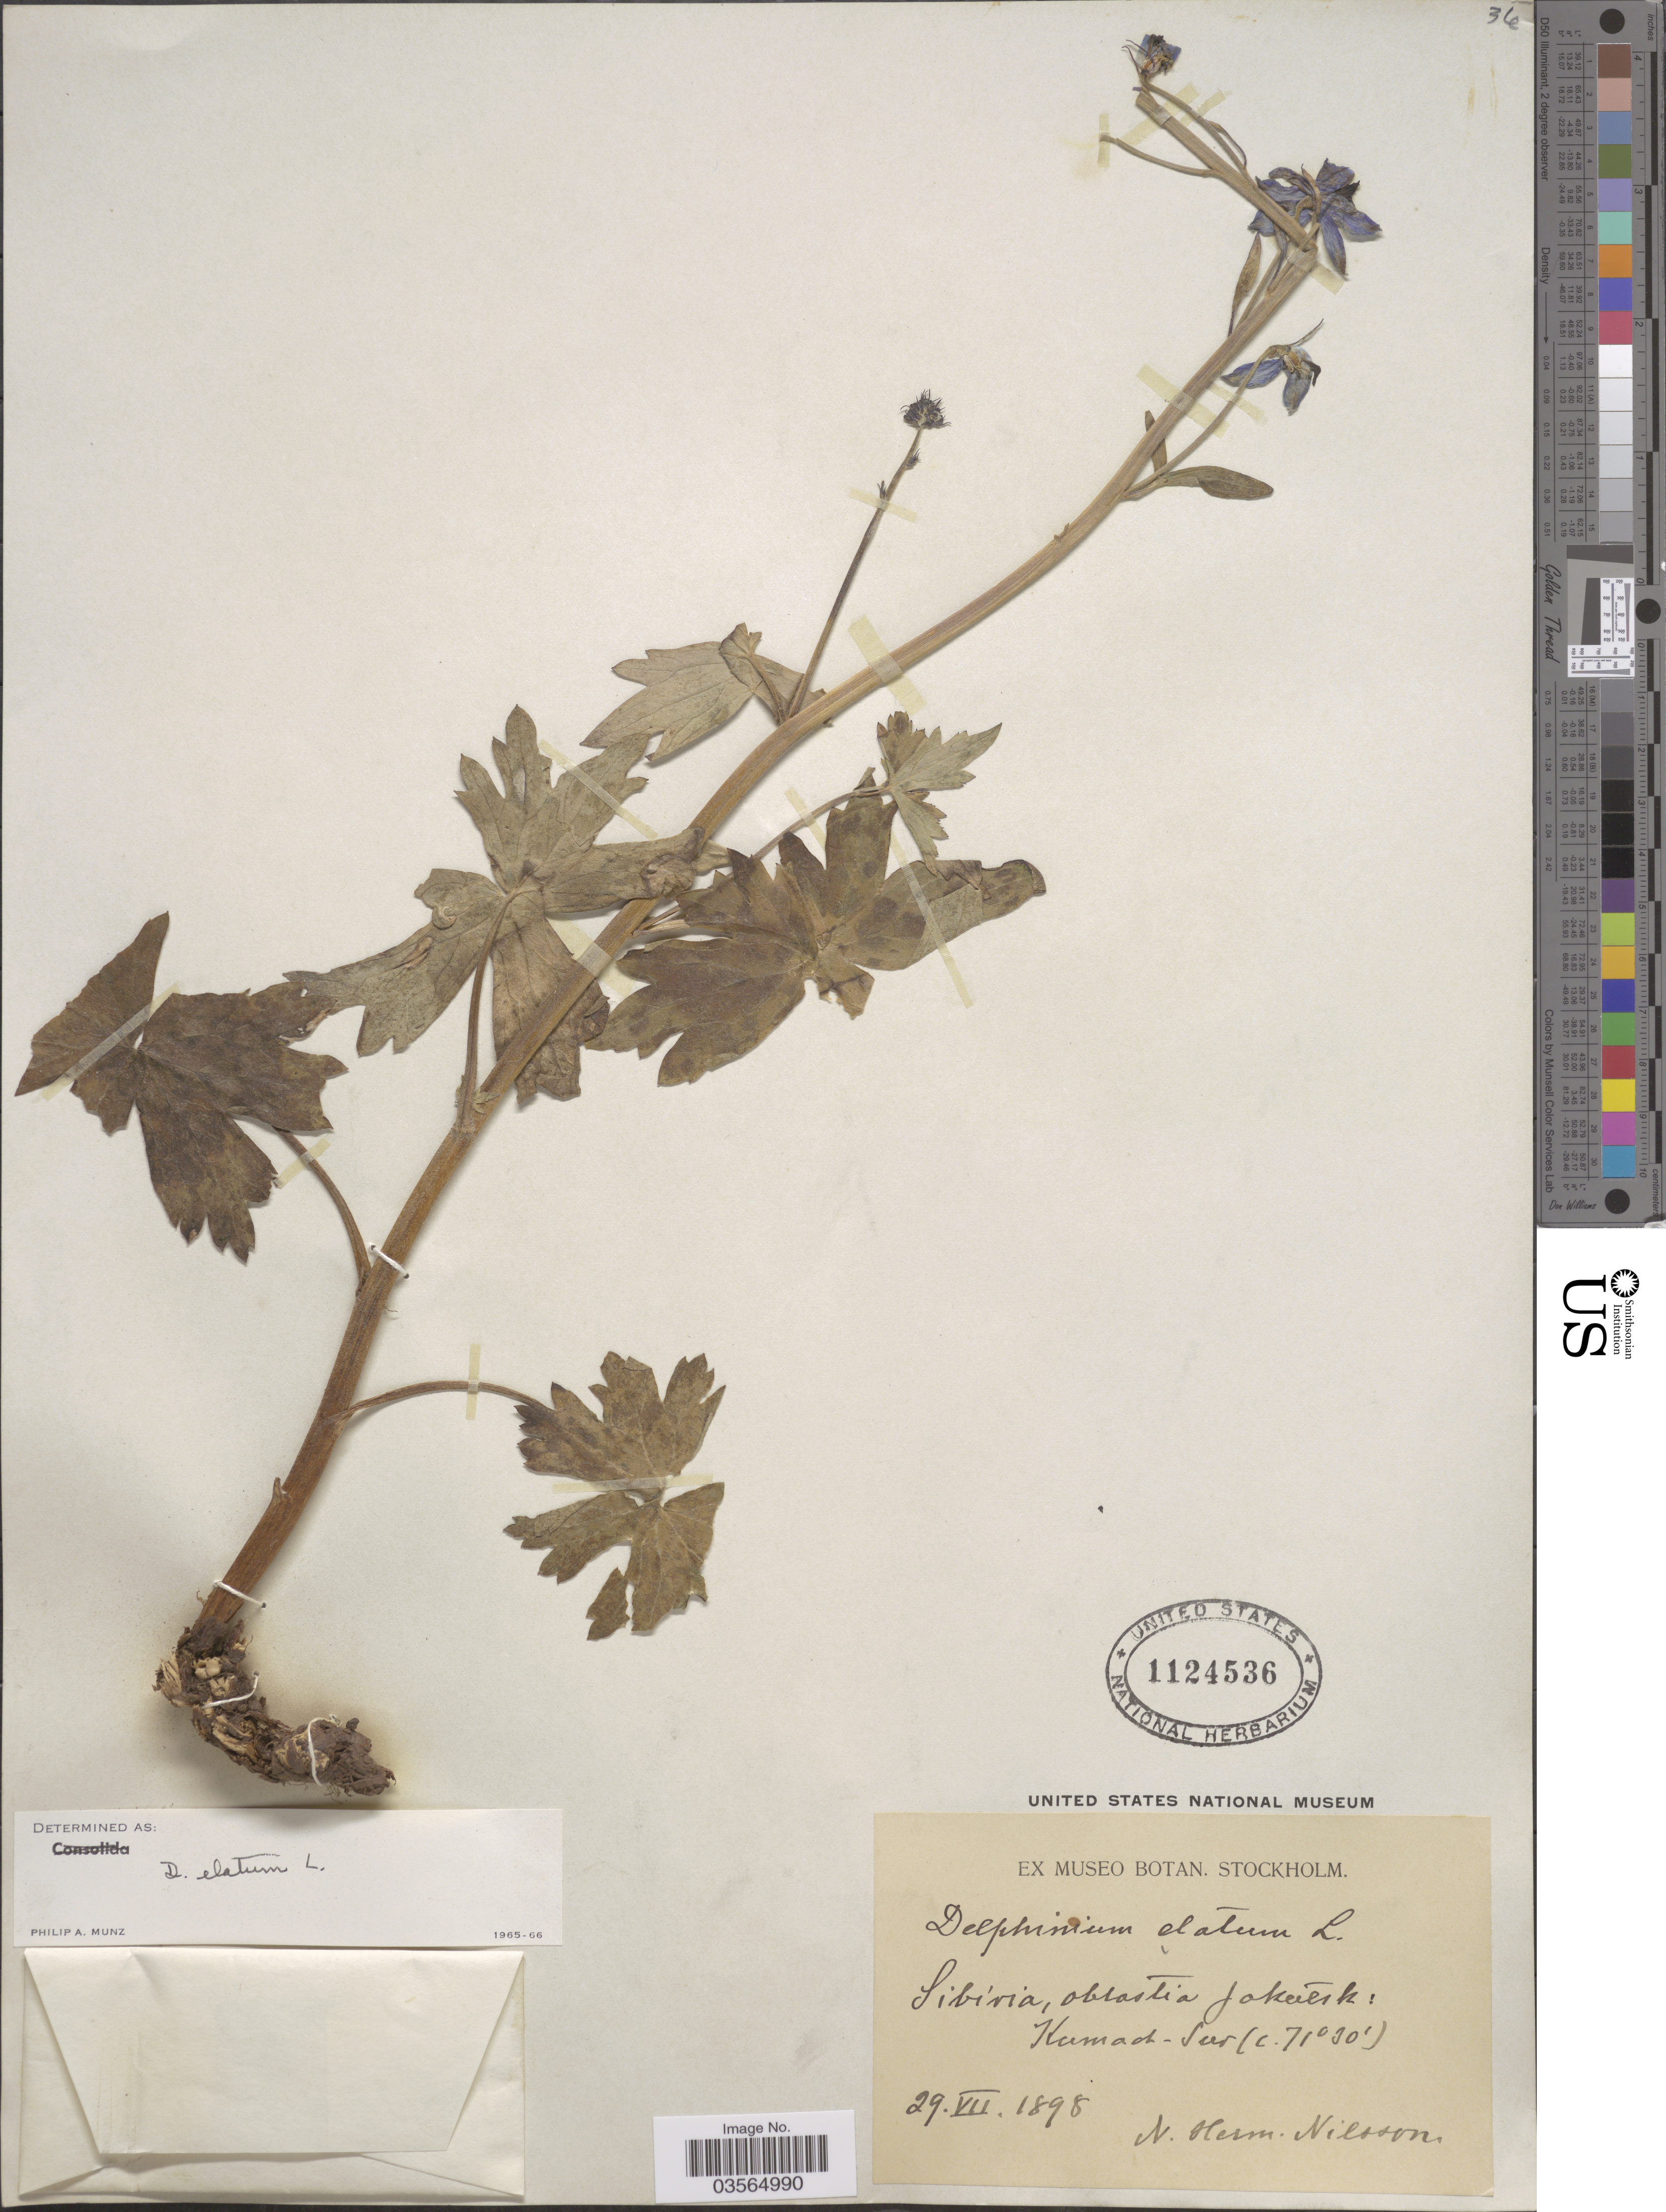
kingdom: Plantae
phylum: Tracheophyta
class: Magnoliopsida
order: Ranunculales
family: Ranunculaceae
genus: Delphinium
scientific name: Delphinium elatum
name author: L.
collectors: N. H. Nilsson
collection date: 1898-07-29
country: Russian Federation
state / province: Sakha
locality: Sibiria, oblastia Jakutsk: Kamach-Sur.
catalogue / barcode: US 1124536